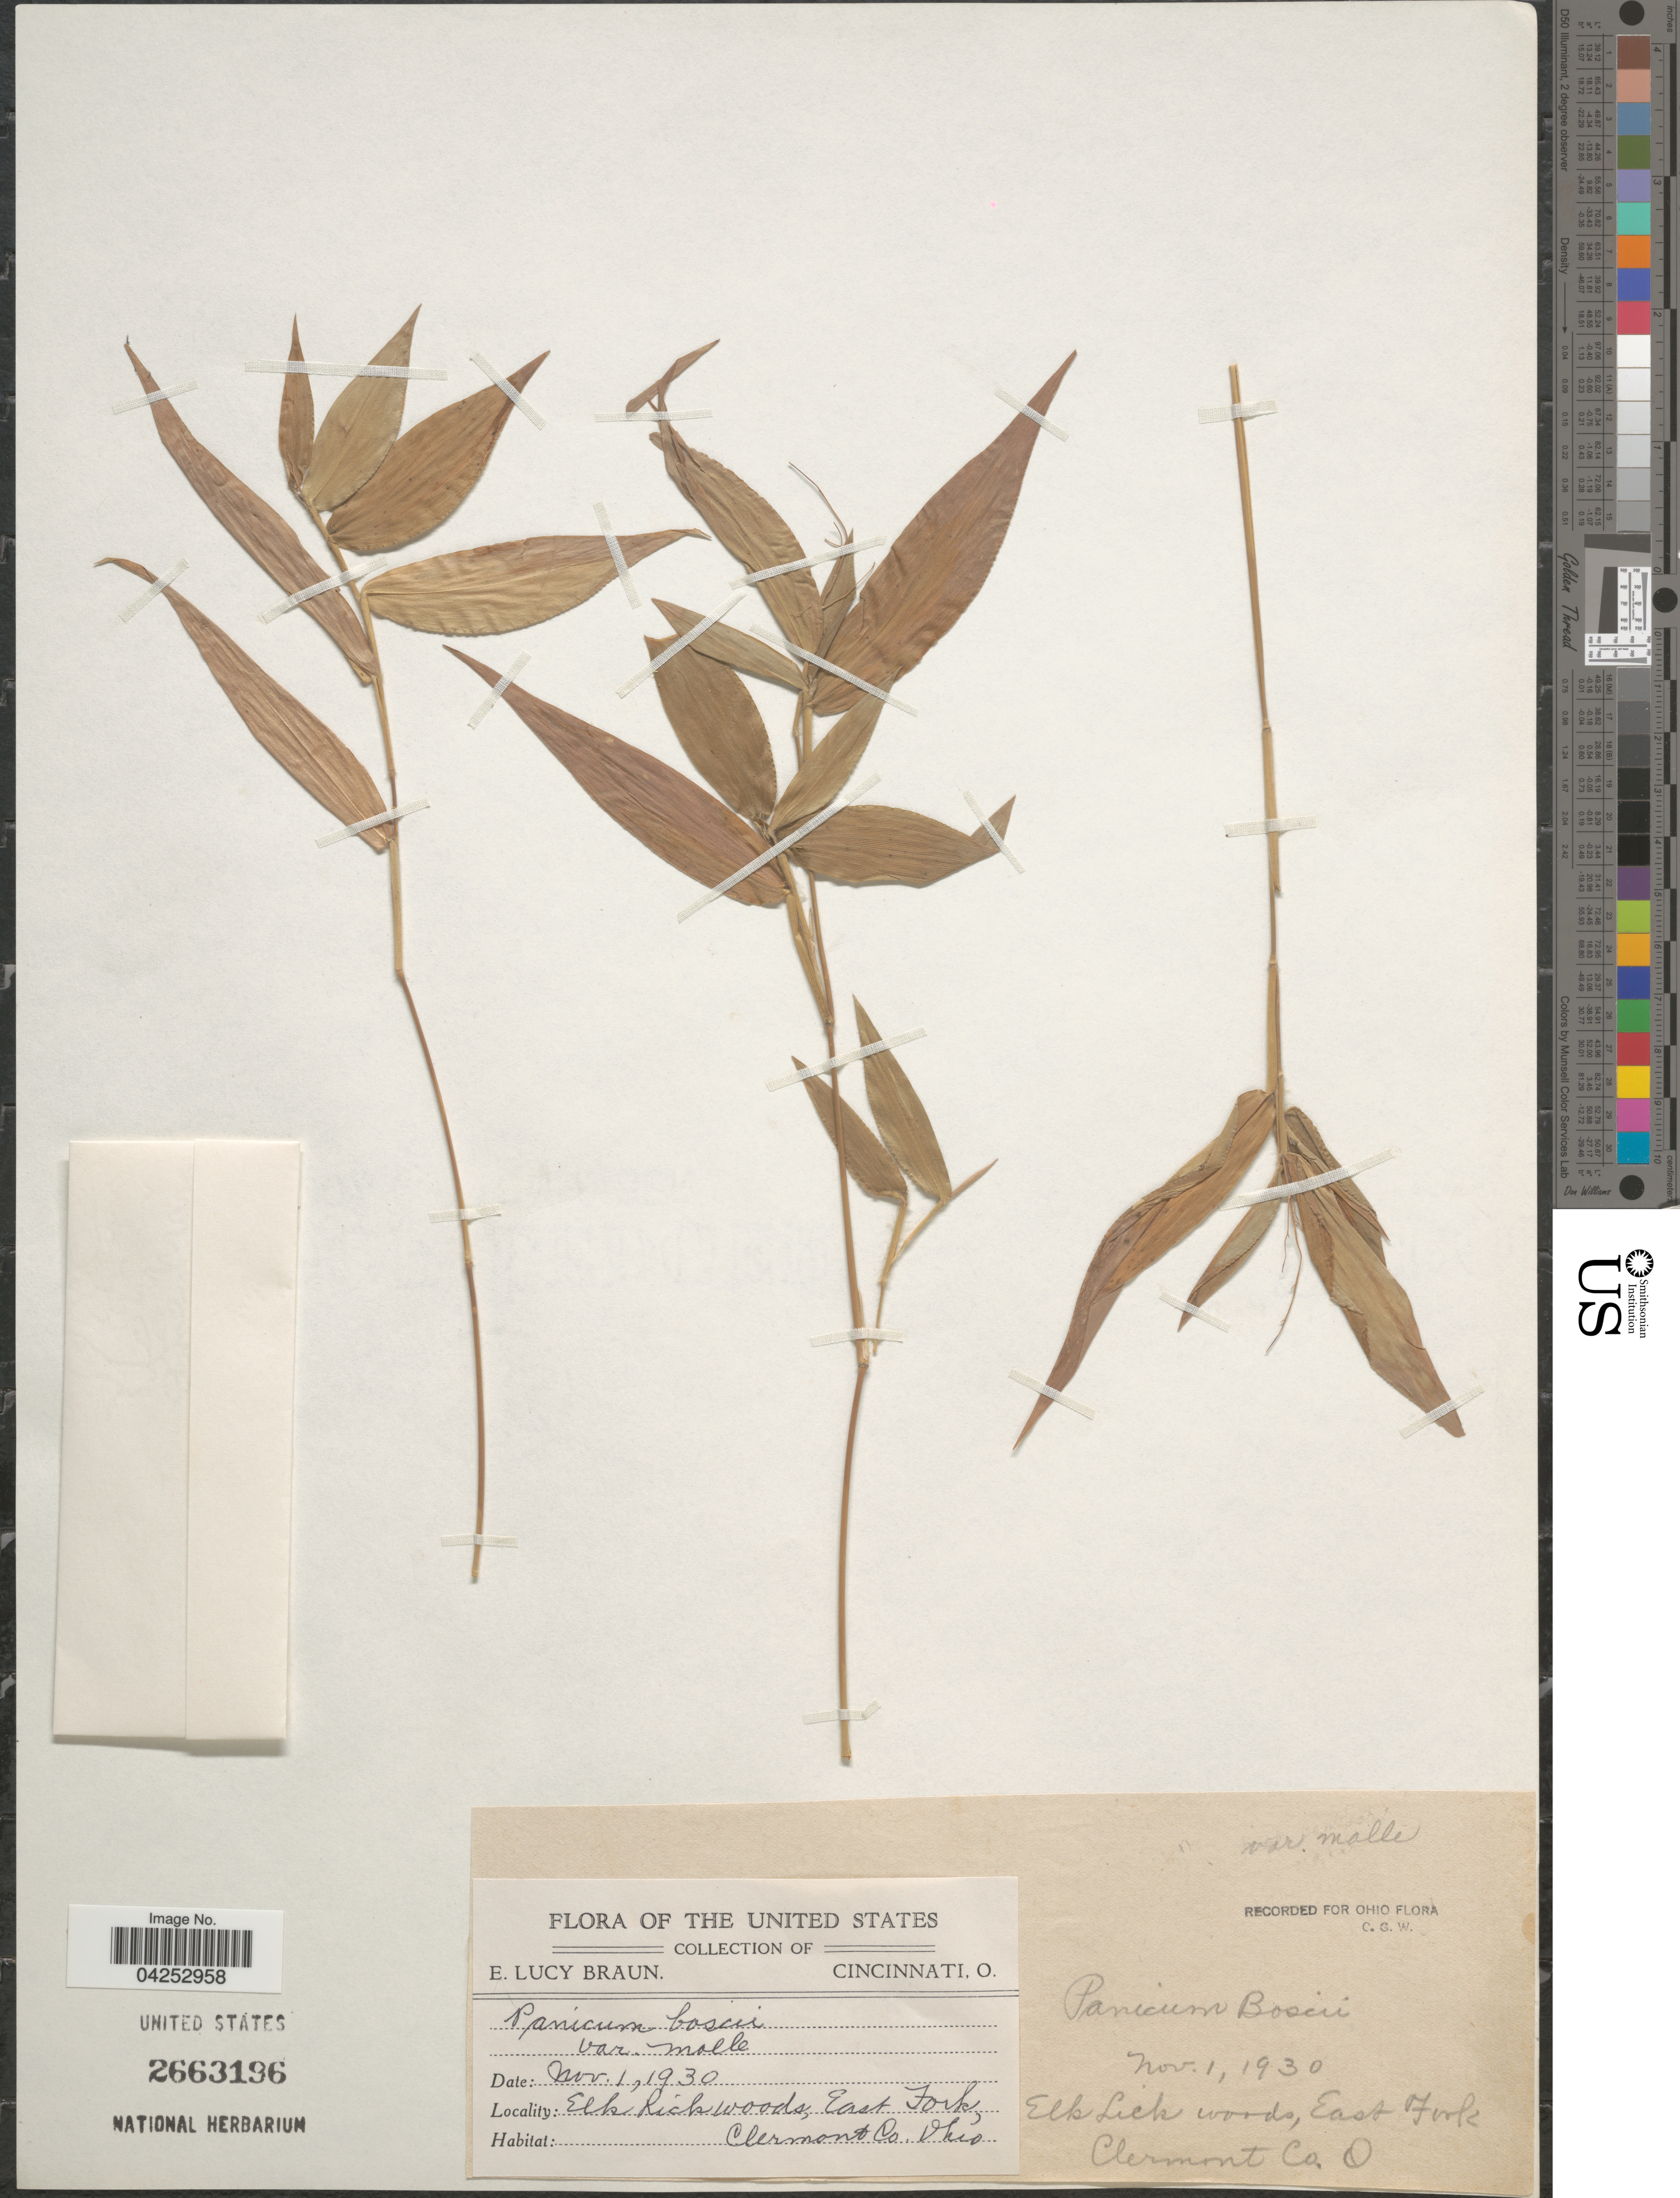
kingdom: Plantae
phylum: Tracheophyta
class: Liliopsida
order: Poales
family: Poaceae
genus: Dichanthelium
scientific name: Dichanthelium boscii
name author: (Poir.) Gould & C.A. Clark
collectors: E. L. Braun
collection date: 1930-11-01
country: United States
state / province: Ohio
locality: Elk Rich woods, East Fork, Clermont Co.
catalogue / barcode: US 2663196